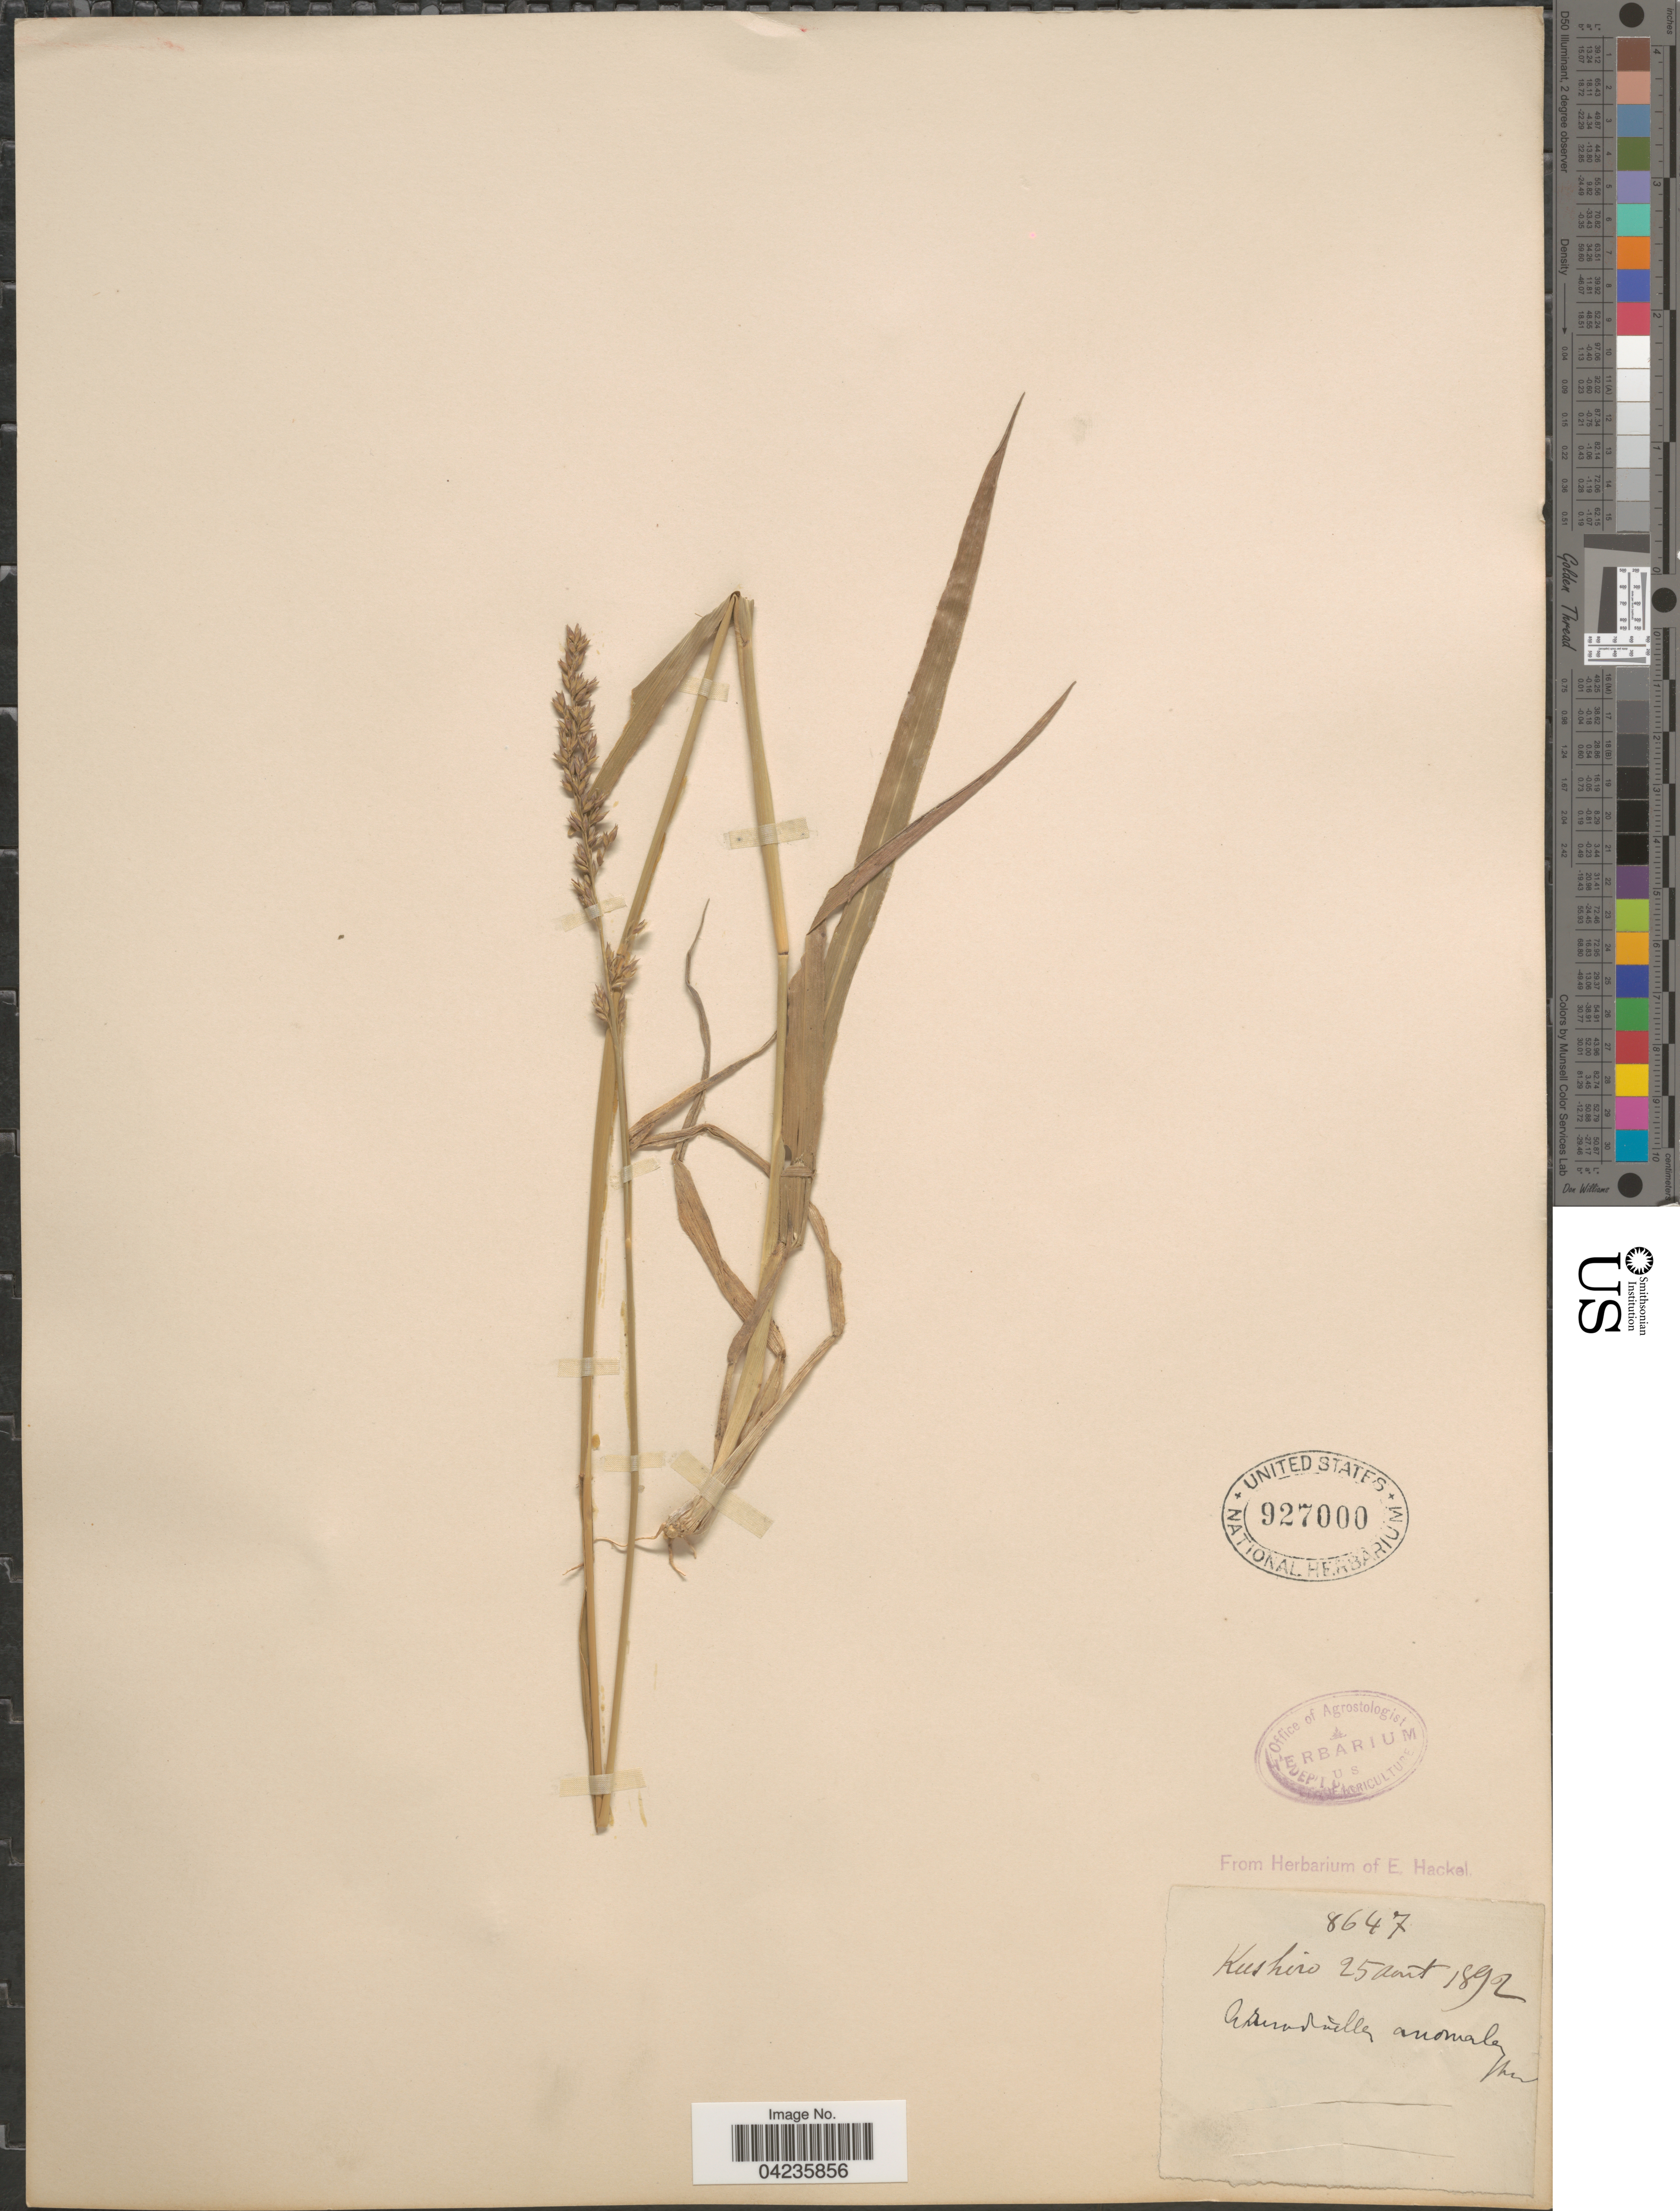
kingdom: Plantae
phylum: Tracheophyta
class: Liliopsida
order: Poales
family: Poaceae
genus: Arundinella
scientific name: Arundinella hirta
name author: (Thunb.) Tanaka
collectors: ex herb. E. Hackel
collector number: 8647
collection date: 1892-08-25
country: Japan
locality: Kushiro.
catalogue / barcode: US 927000